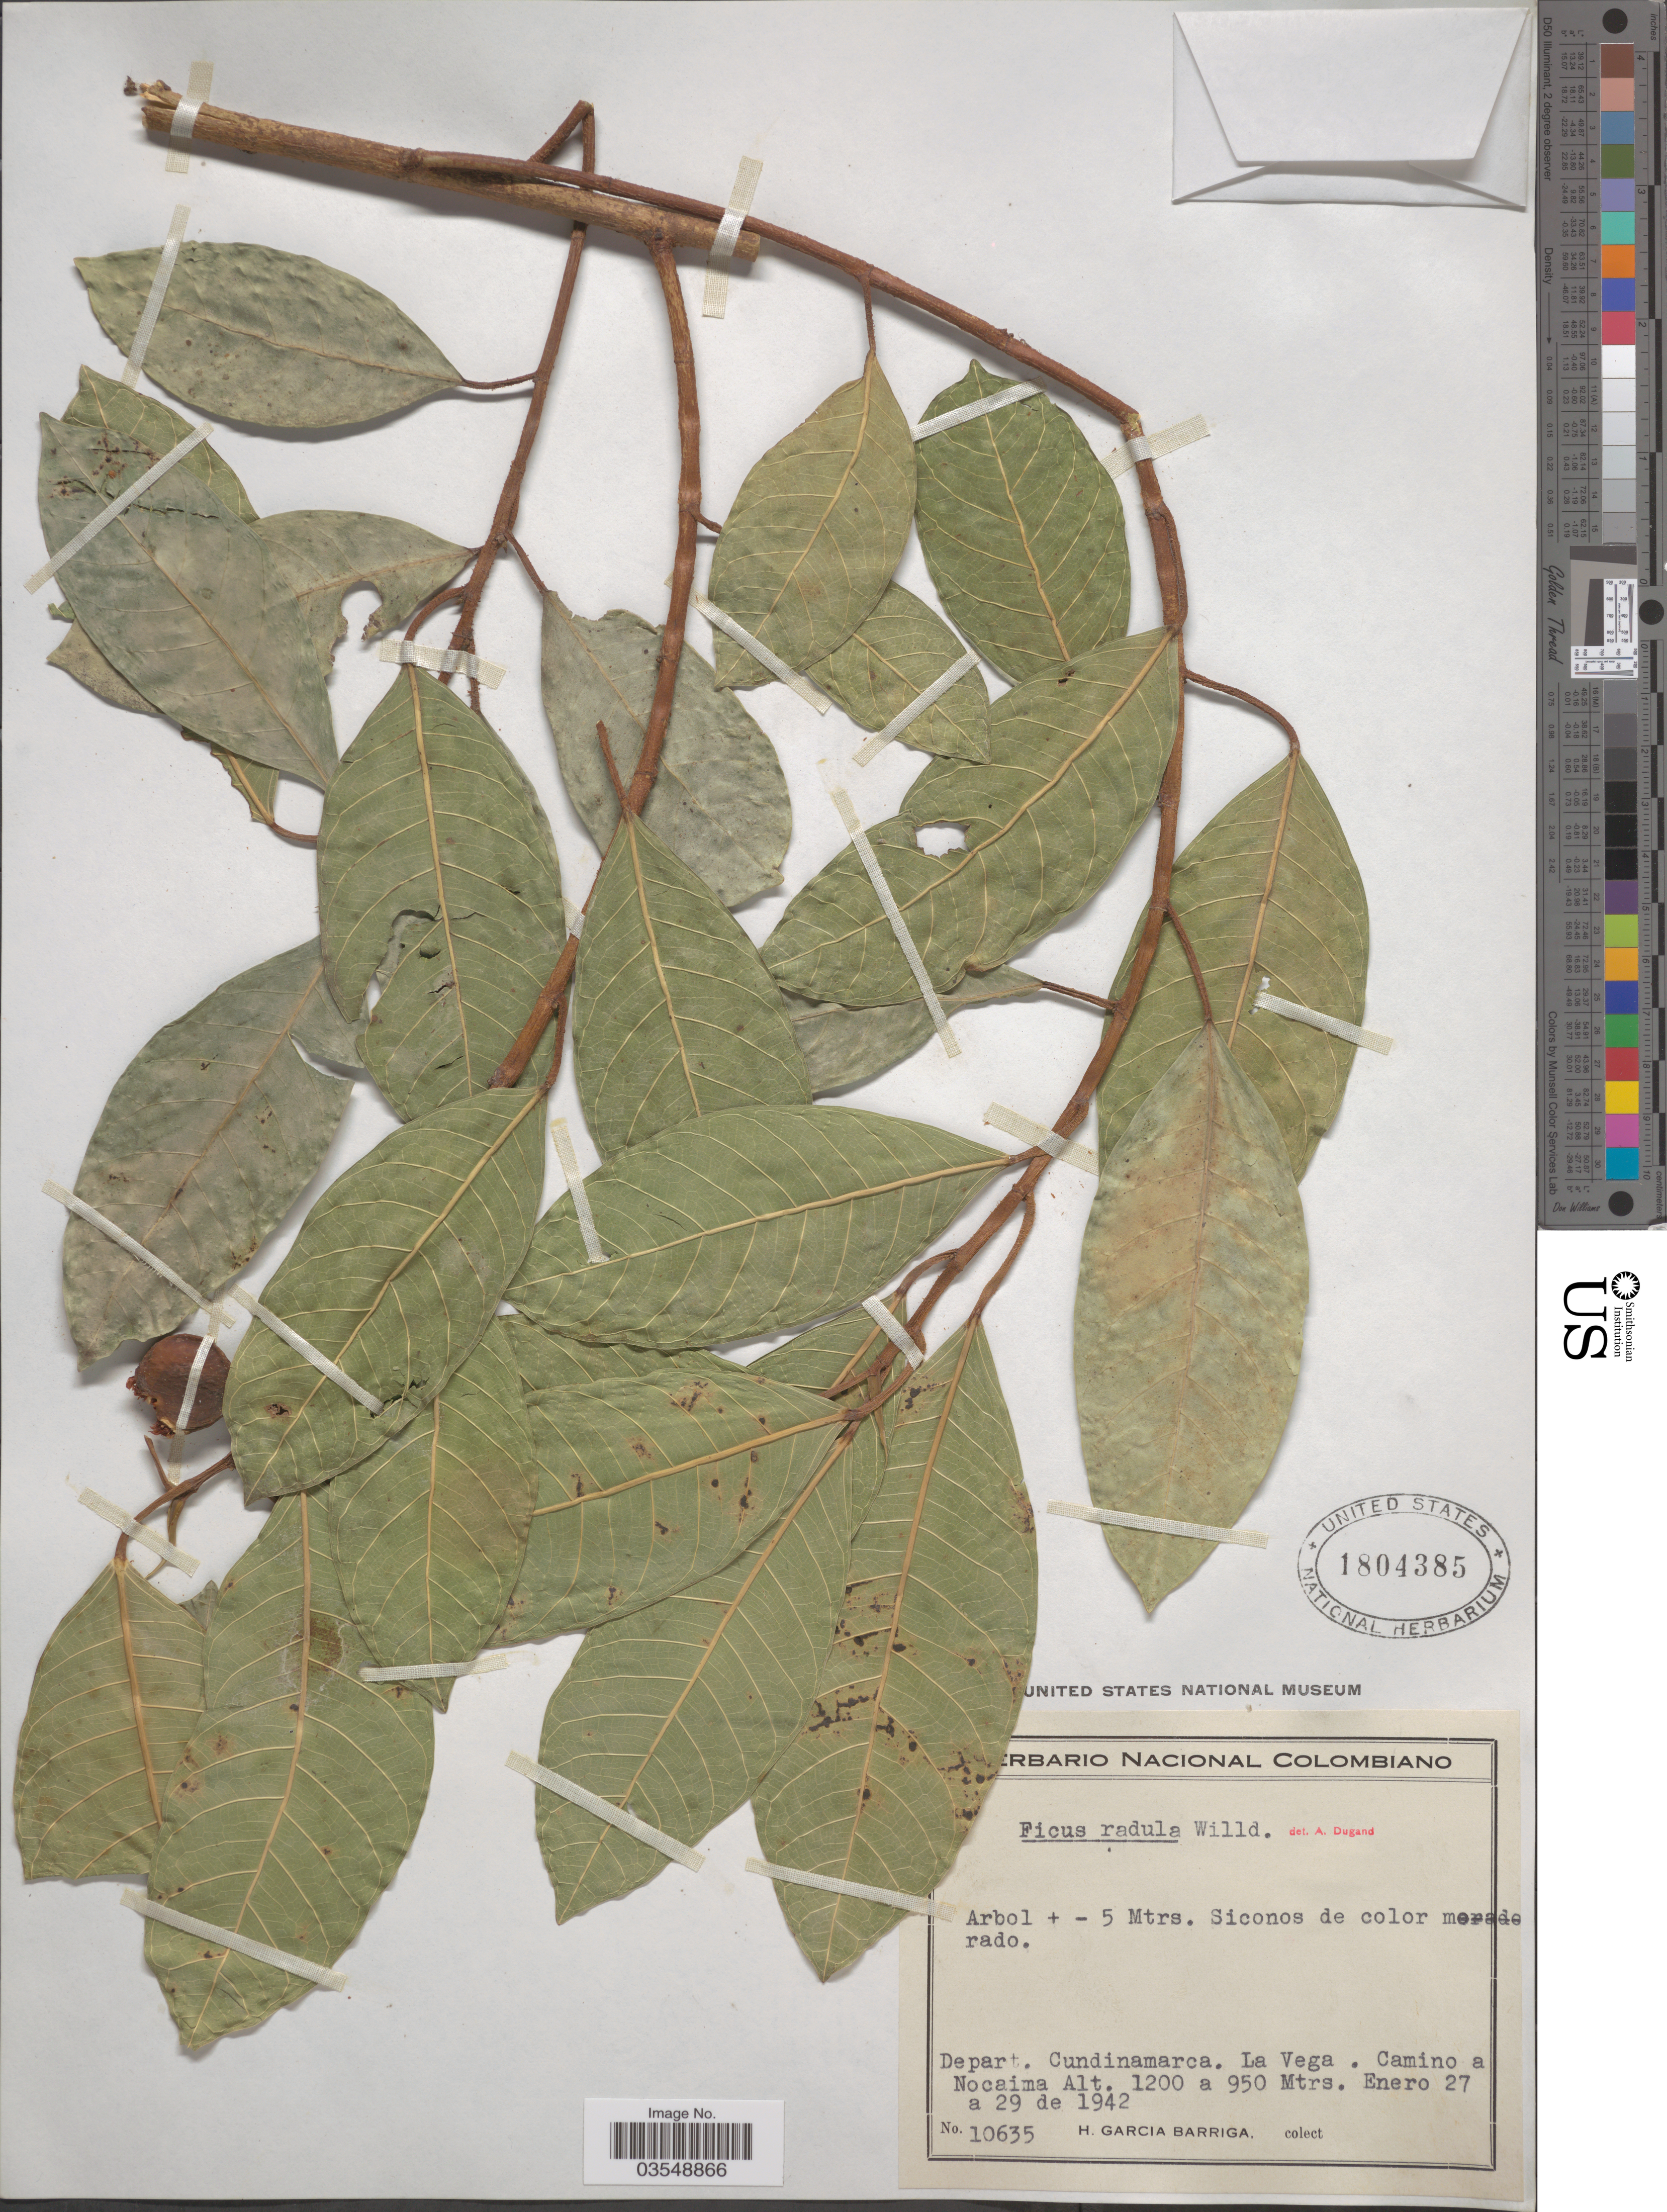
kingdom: Plantae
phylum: Tracheophyta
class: Magnoliopsida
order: Rosales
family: Moraceae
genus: Ficus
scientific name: Ficus radula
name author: Humb. & Bonpl. ex Willd.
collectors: H. García Barriga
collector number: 10635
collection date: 1942-01-27/1942-01-29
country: Colombia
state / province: Cundinamarca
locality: Depart. Cundinamarca. La Vega. Camino a Nocaima.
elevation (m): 950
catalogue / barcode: US 1804385